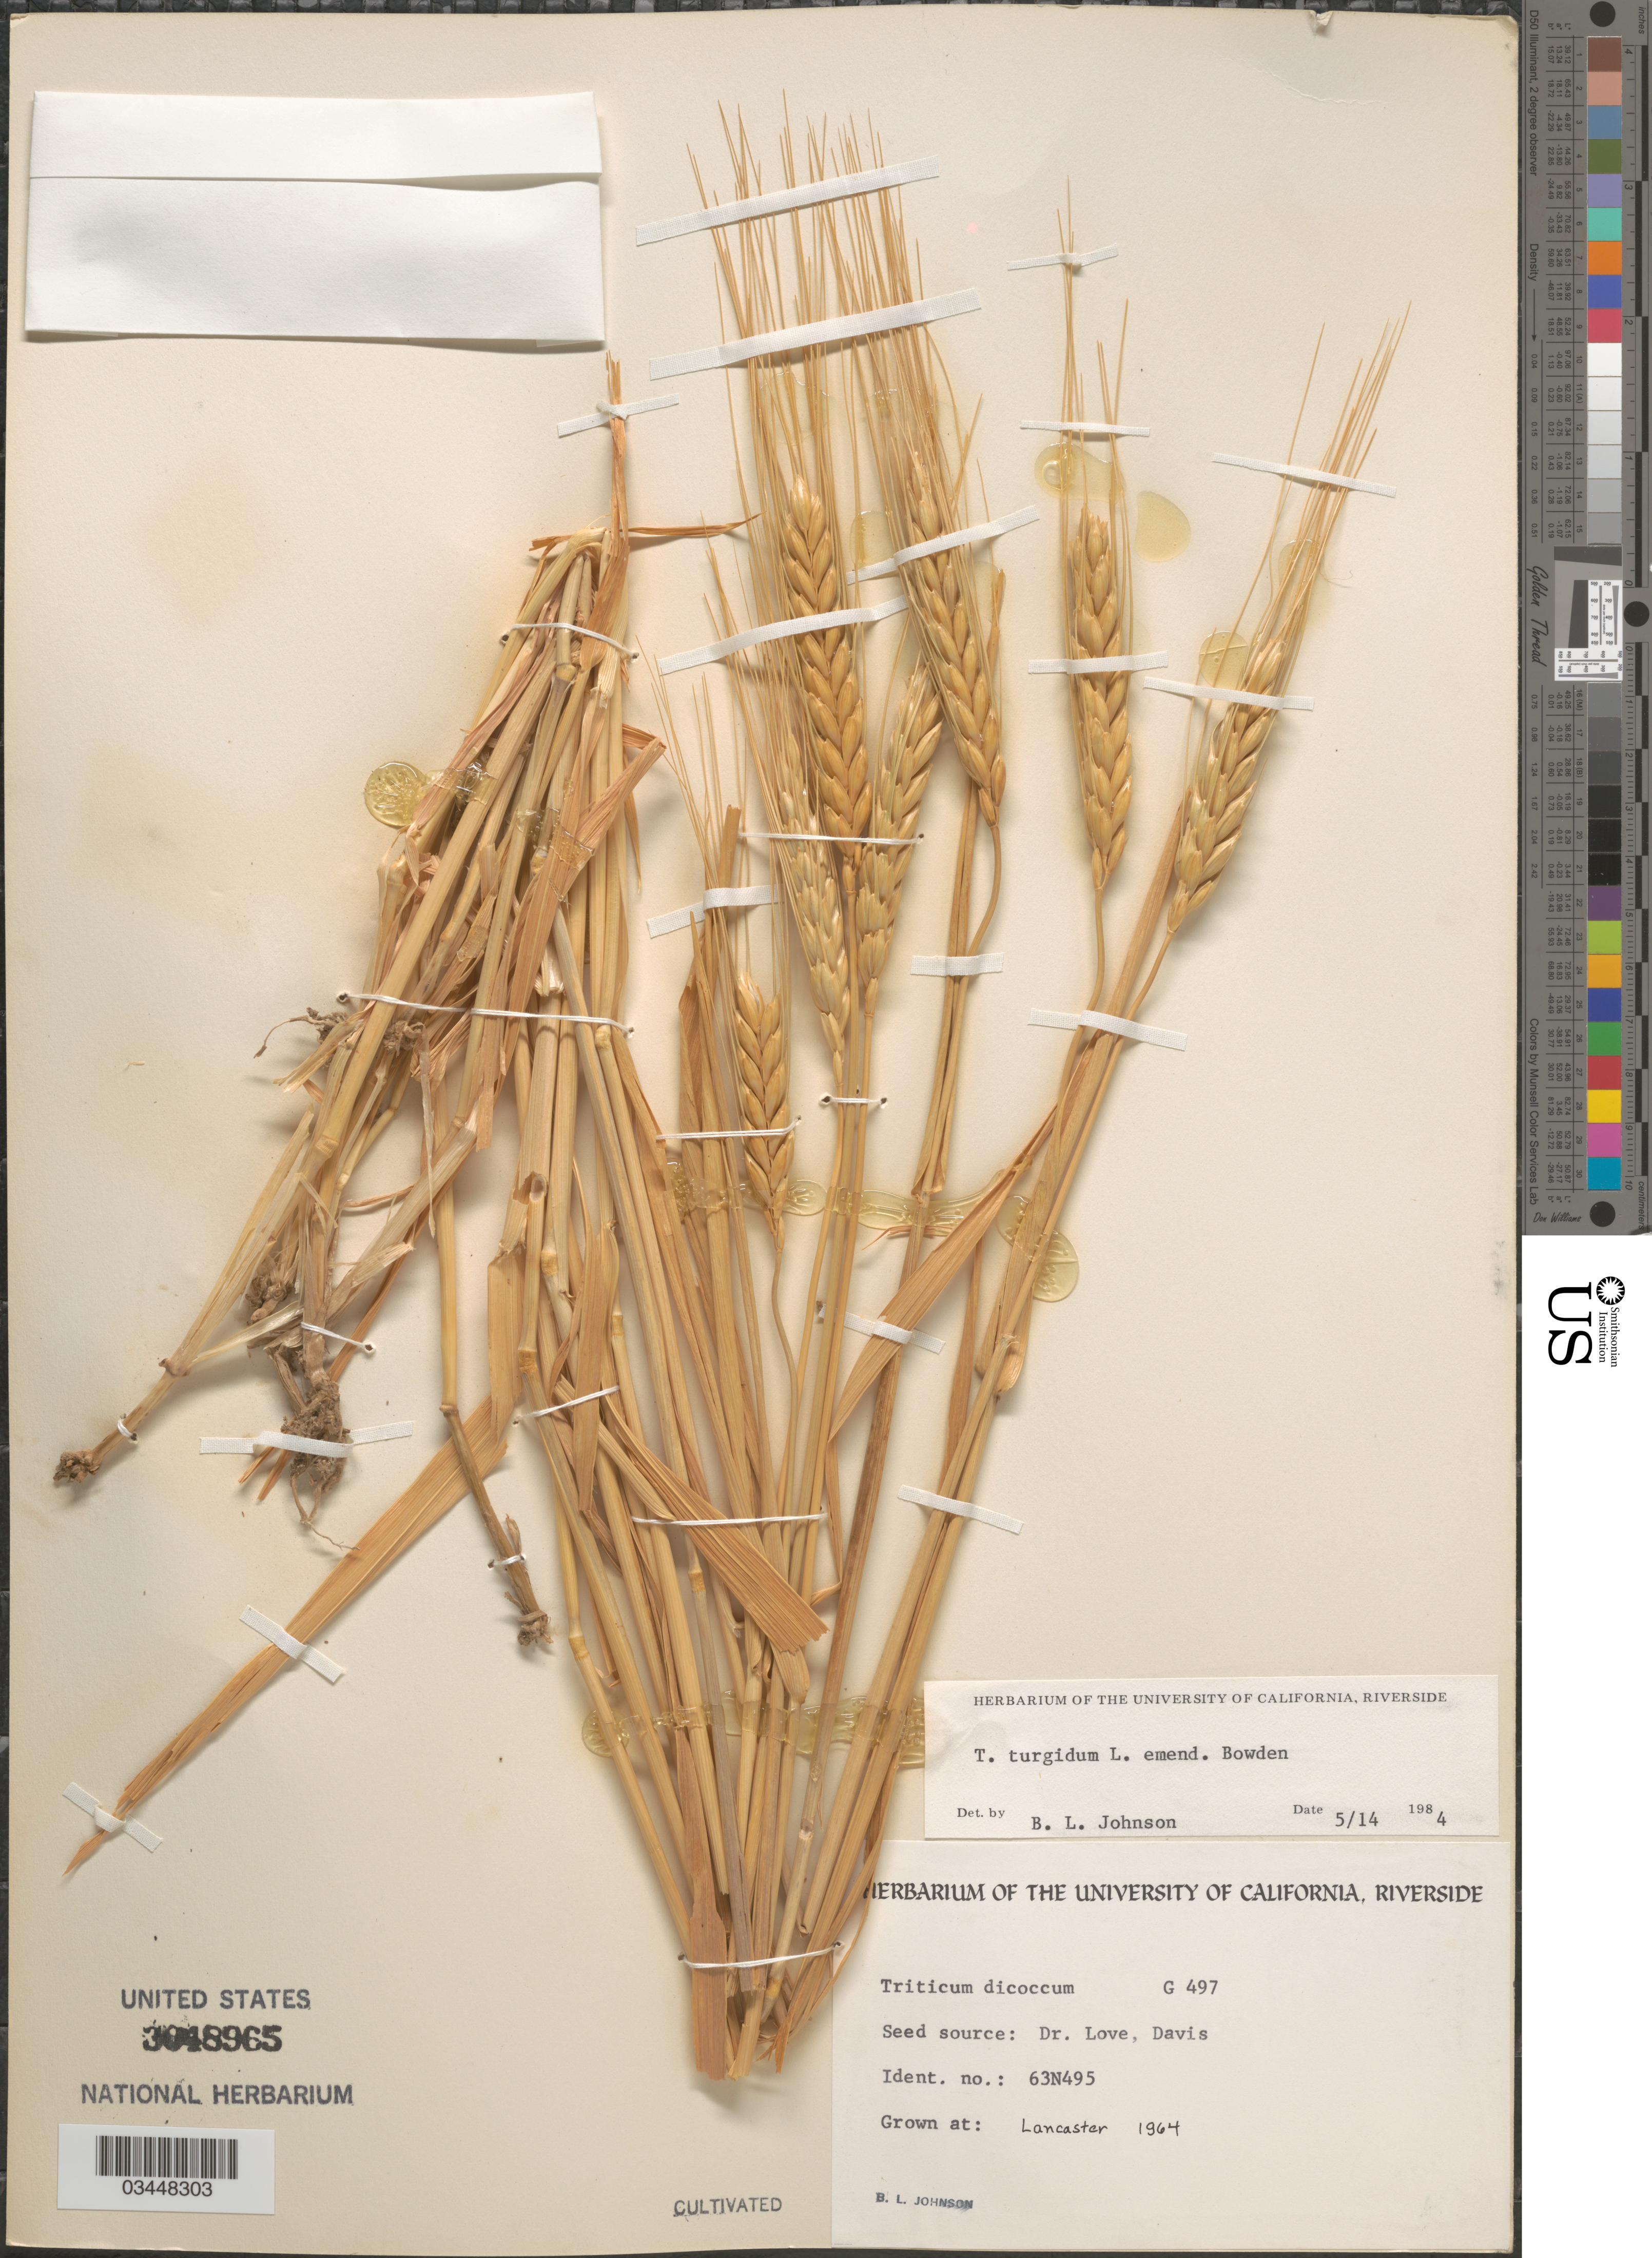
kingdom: Plantae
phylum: Tracheophyta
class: Liliopsida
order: Poales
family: Poaceae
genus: Triticum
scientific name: Triticum turgidum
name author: L.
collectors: B. Johnson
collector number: G497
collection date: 1964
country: United States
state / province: California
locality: Lancaster.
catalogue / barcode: US 3048965